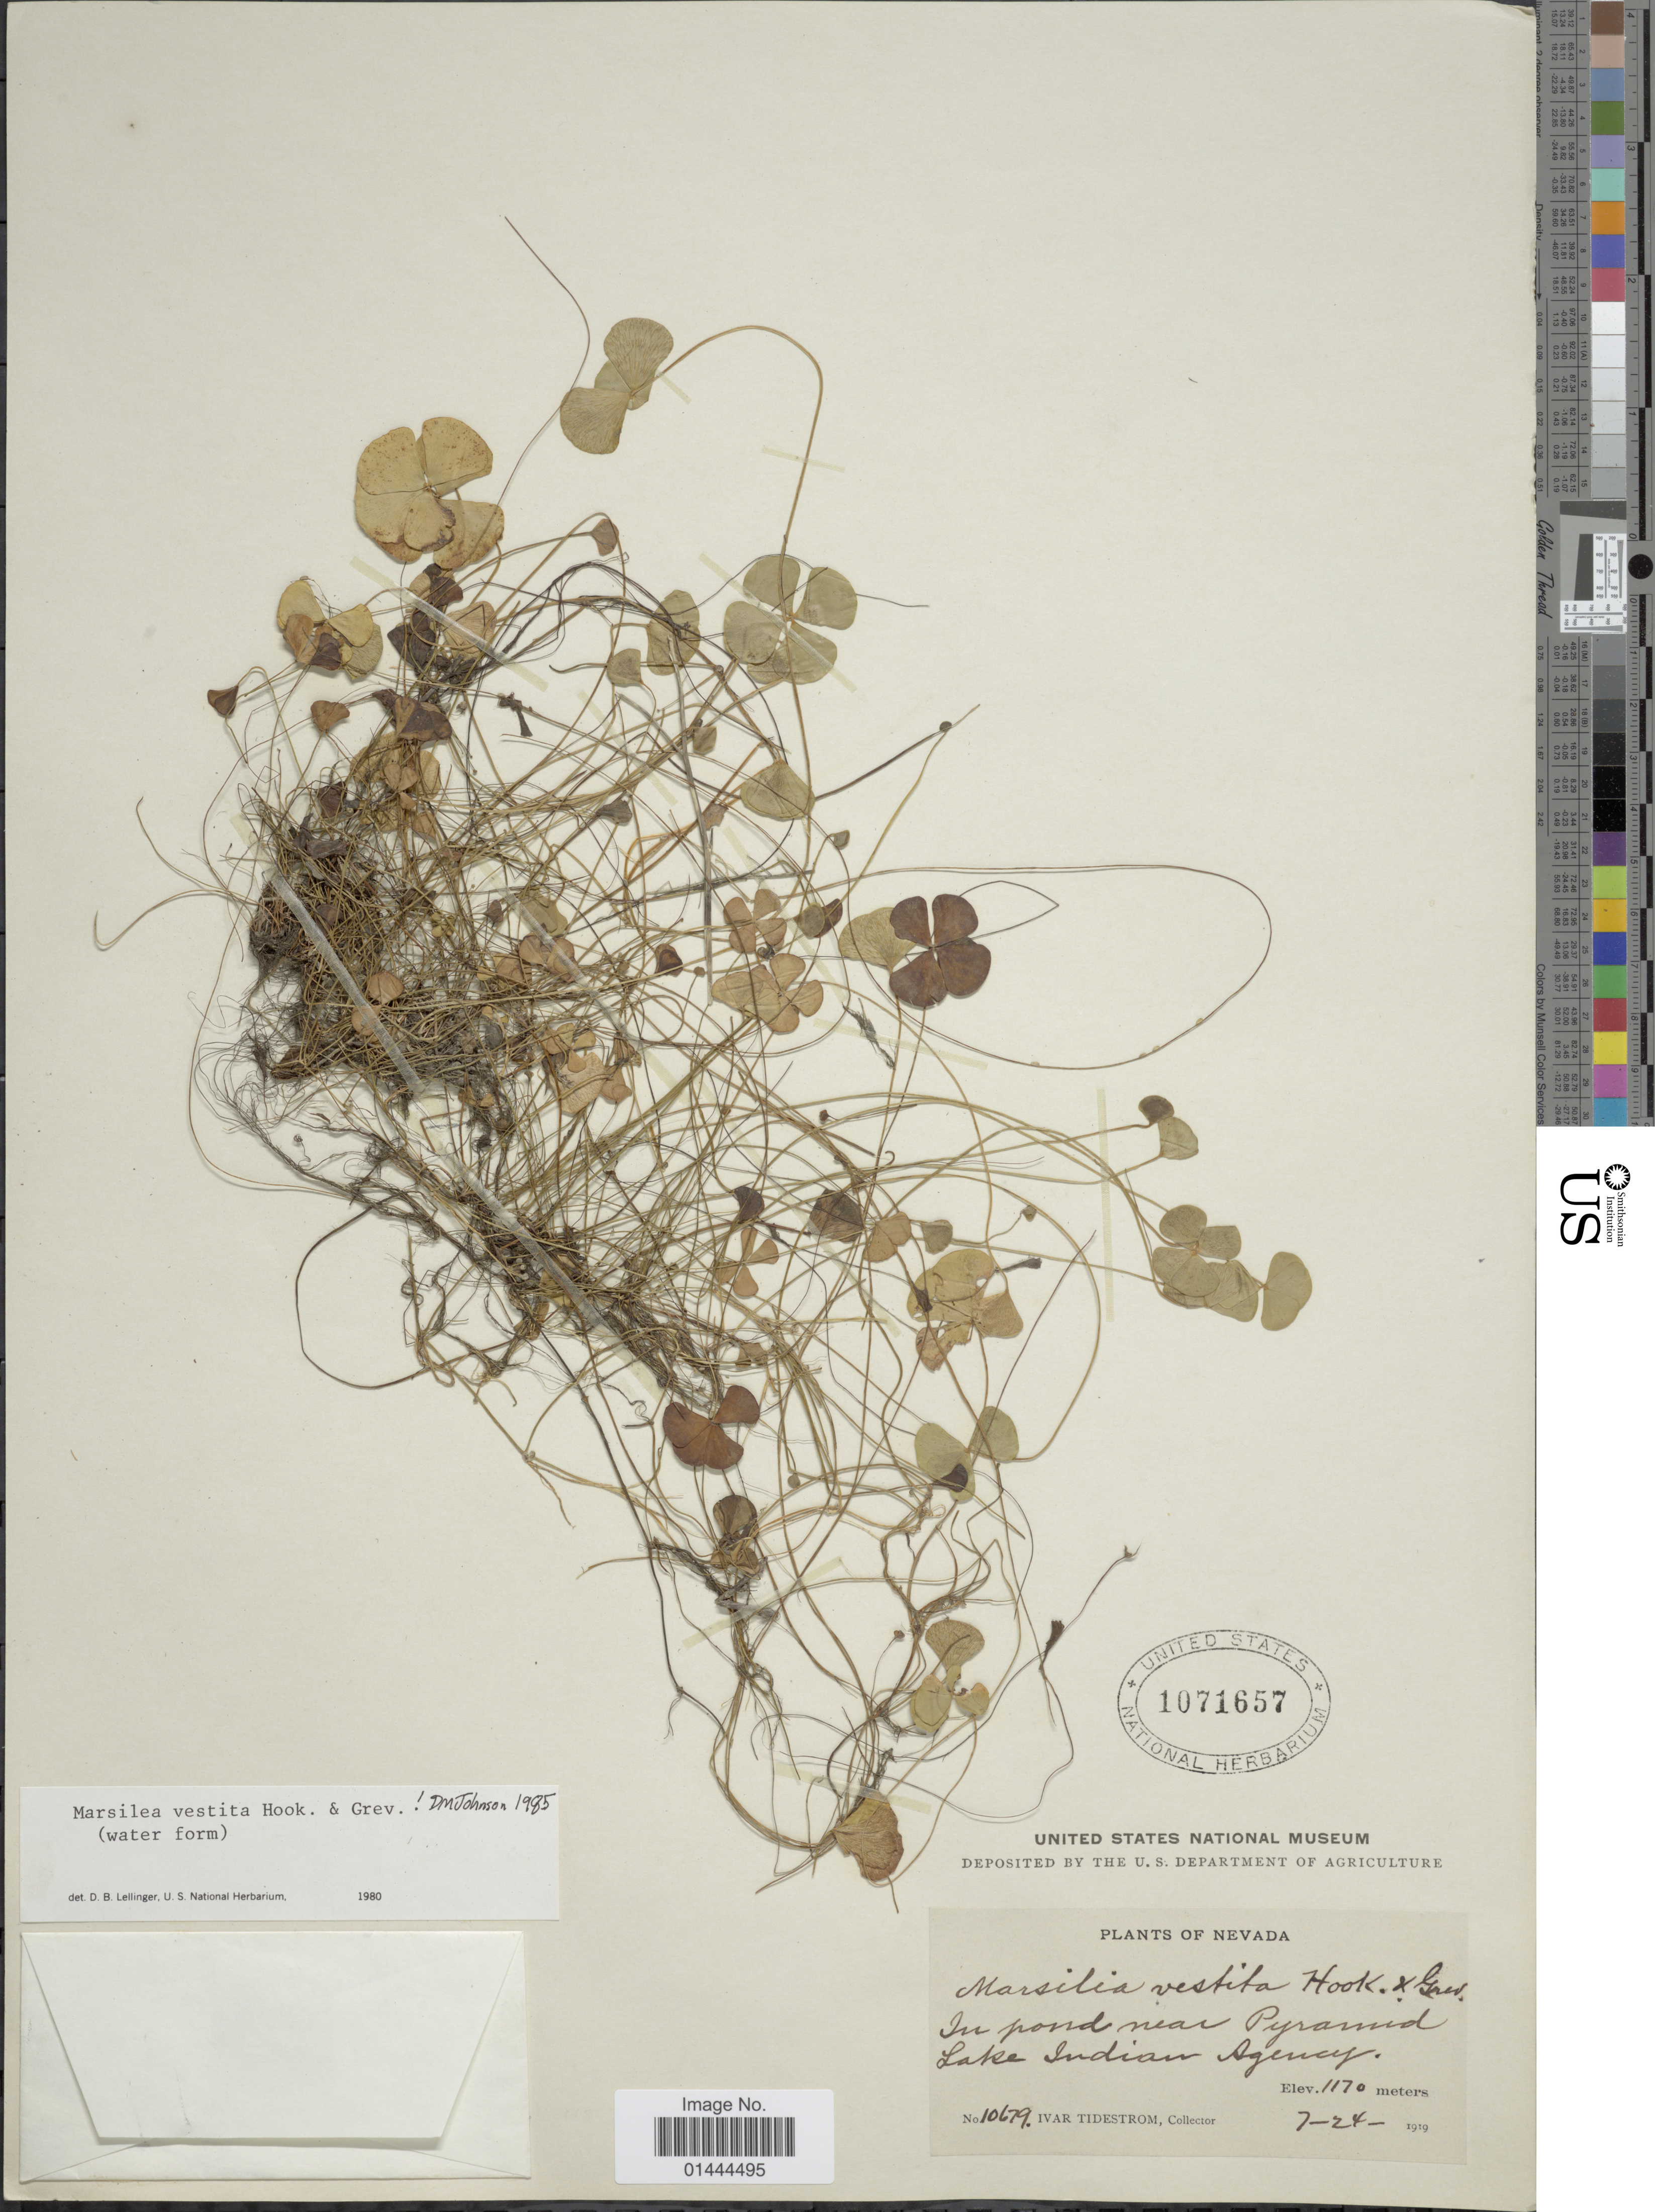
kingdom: Plantae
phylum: Tracheophyta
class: Polypodiopsida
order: Salviniales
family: Marsileaceae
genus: Marsilea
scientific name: Marsilea vestita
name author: Hook. & Grev.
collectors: I. F. Tidestrom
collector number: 10679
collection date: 1919-07-24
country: United States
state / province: Nevada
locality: Near Pyramid Lake, Indian Agency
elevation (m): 1170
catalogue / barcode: US 1071657